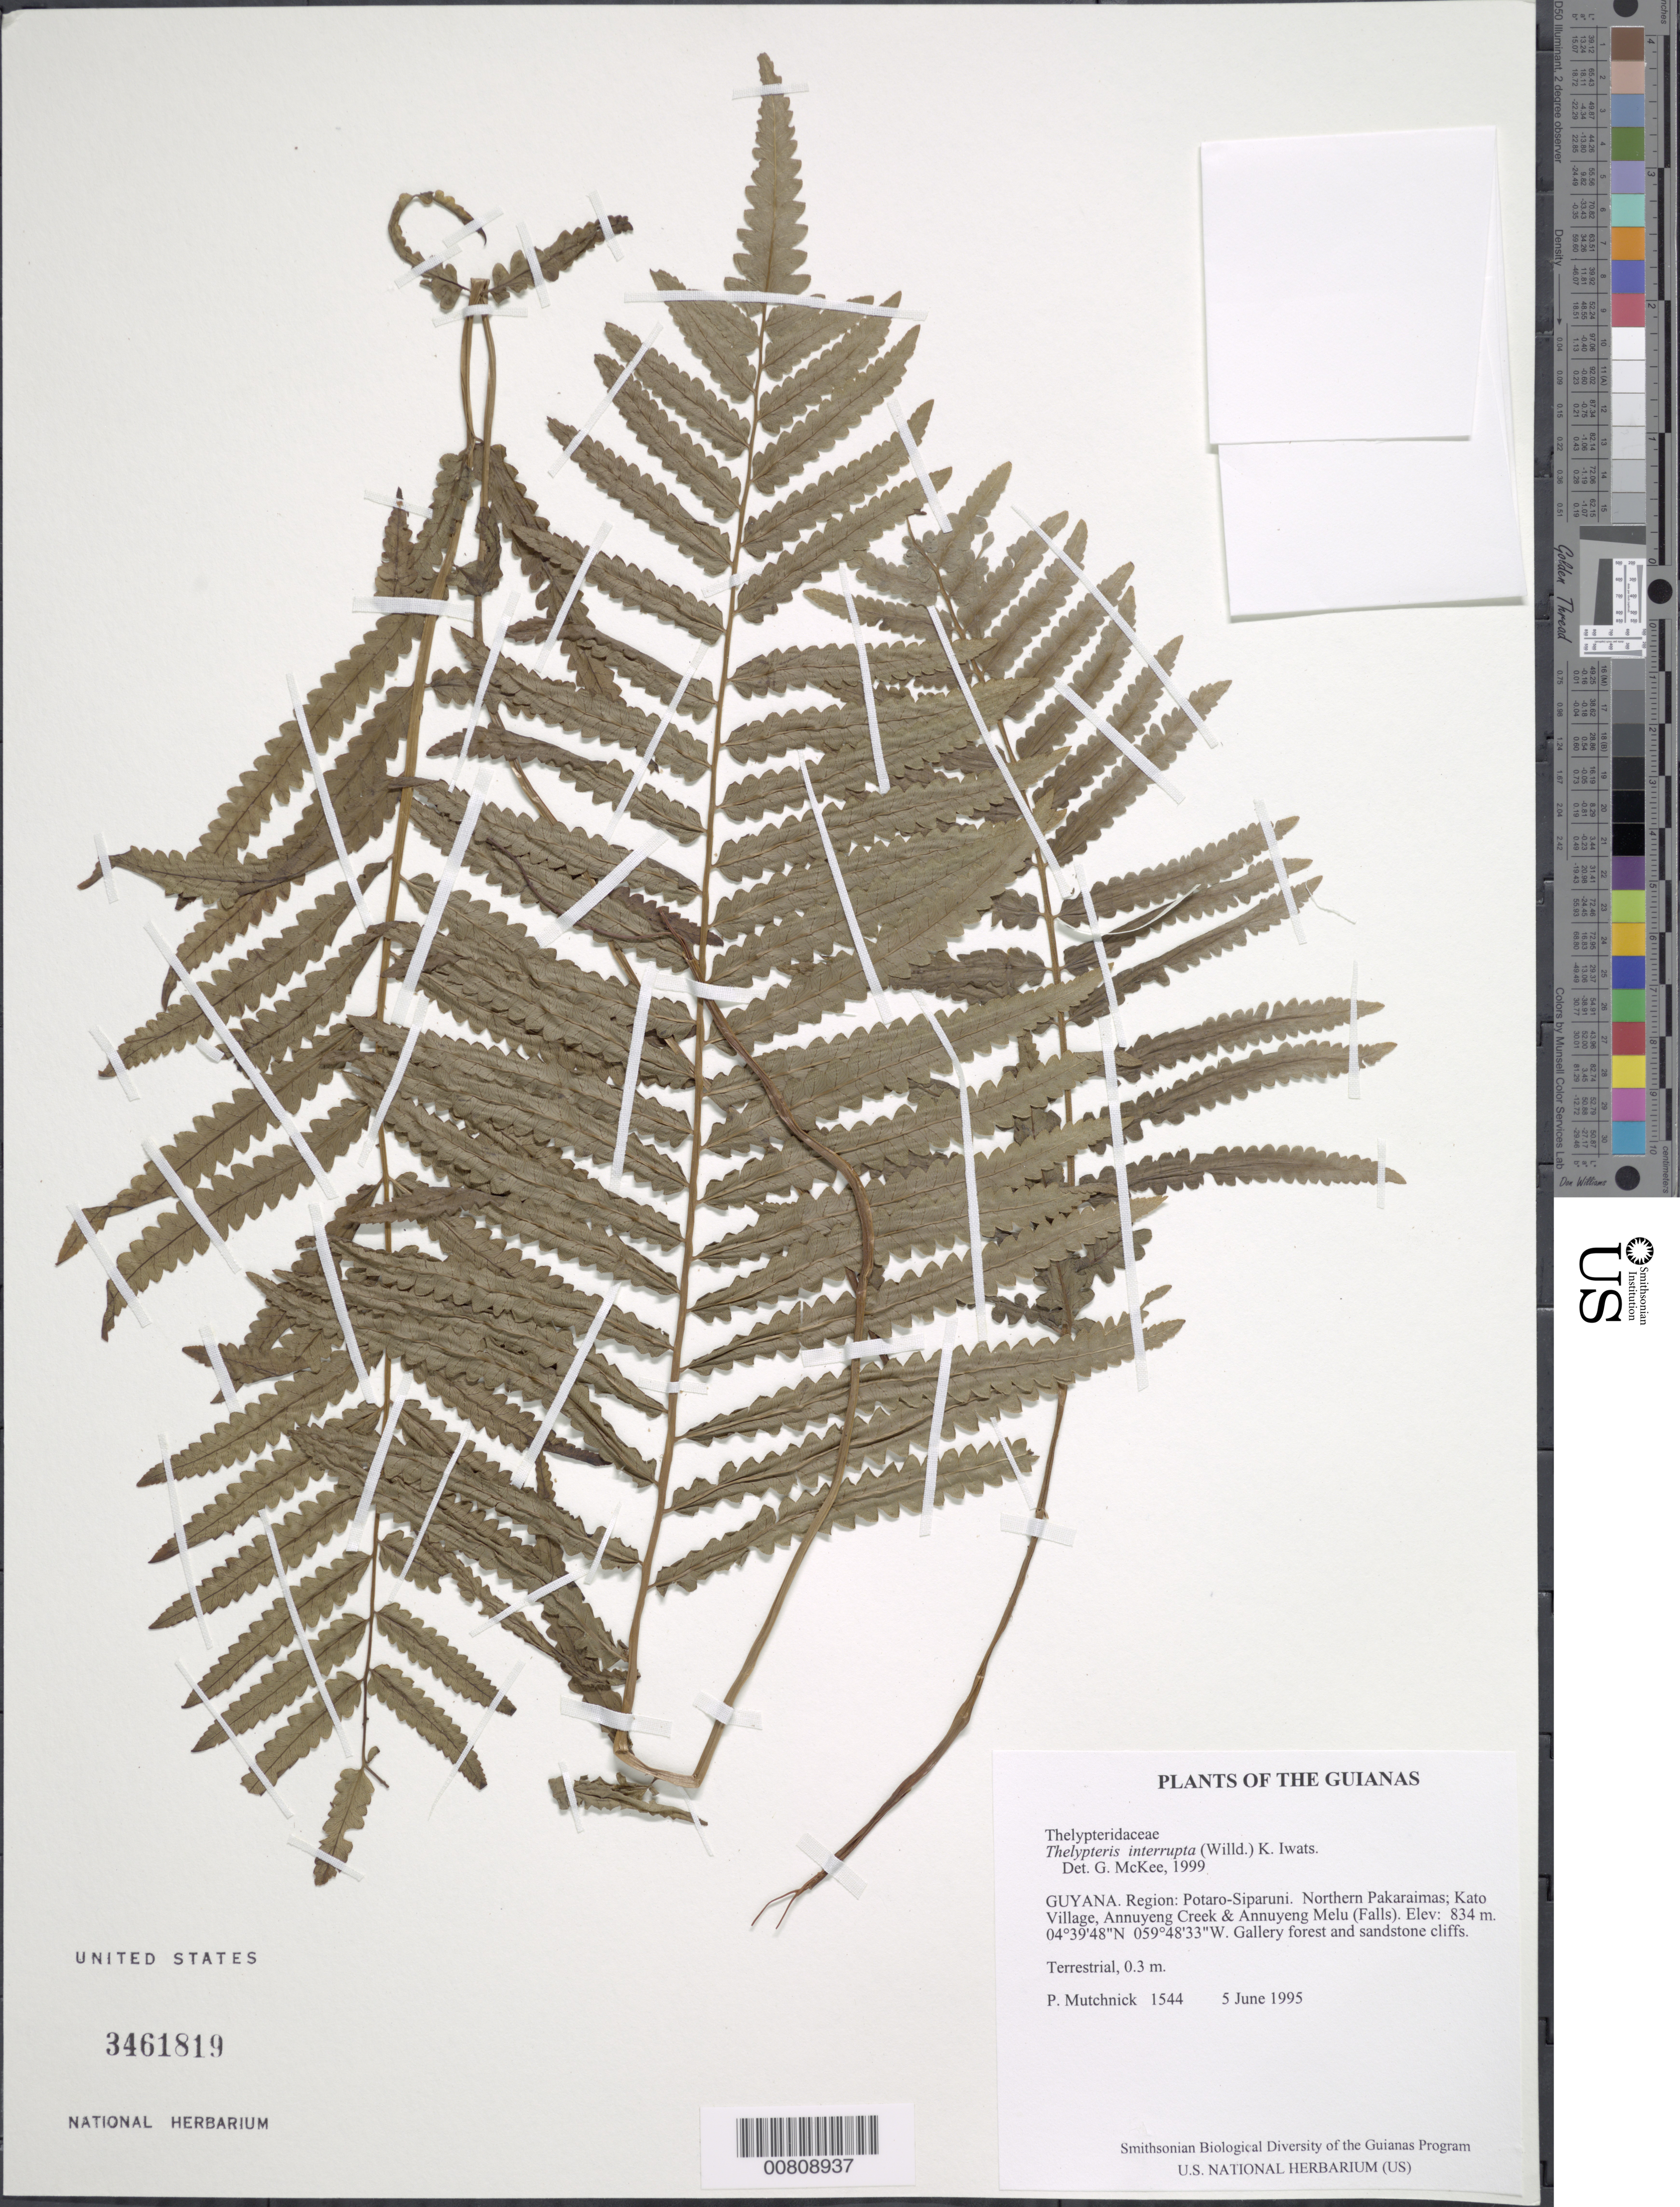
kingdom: Plantae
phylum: Tracheophyta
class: Polypodiopsida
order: Polypodiales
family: Thelypteridaceae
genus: Cyclosorus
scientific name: Cyclosorus interruptus var. hirsutus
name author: Ching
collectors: P. Mutchnick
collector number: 1544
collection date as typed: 5 June 1995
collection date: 1995-06-05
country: Guyana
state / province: Potaro-Siparuni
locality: Northern Pakaraimas; Kato Village, Annuyeng Creek & Annuyeng Melu (Falls)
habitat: Gallery forest and sandstone cliffs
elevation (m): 834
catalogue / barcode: US 3461819